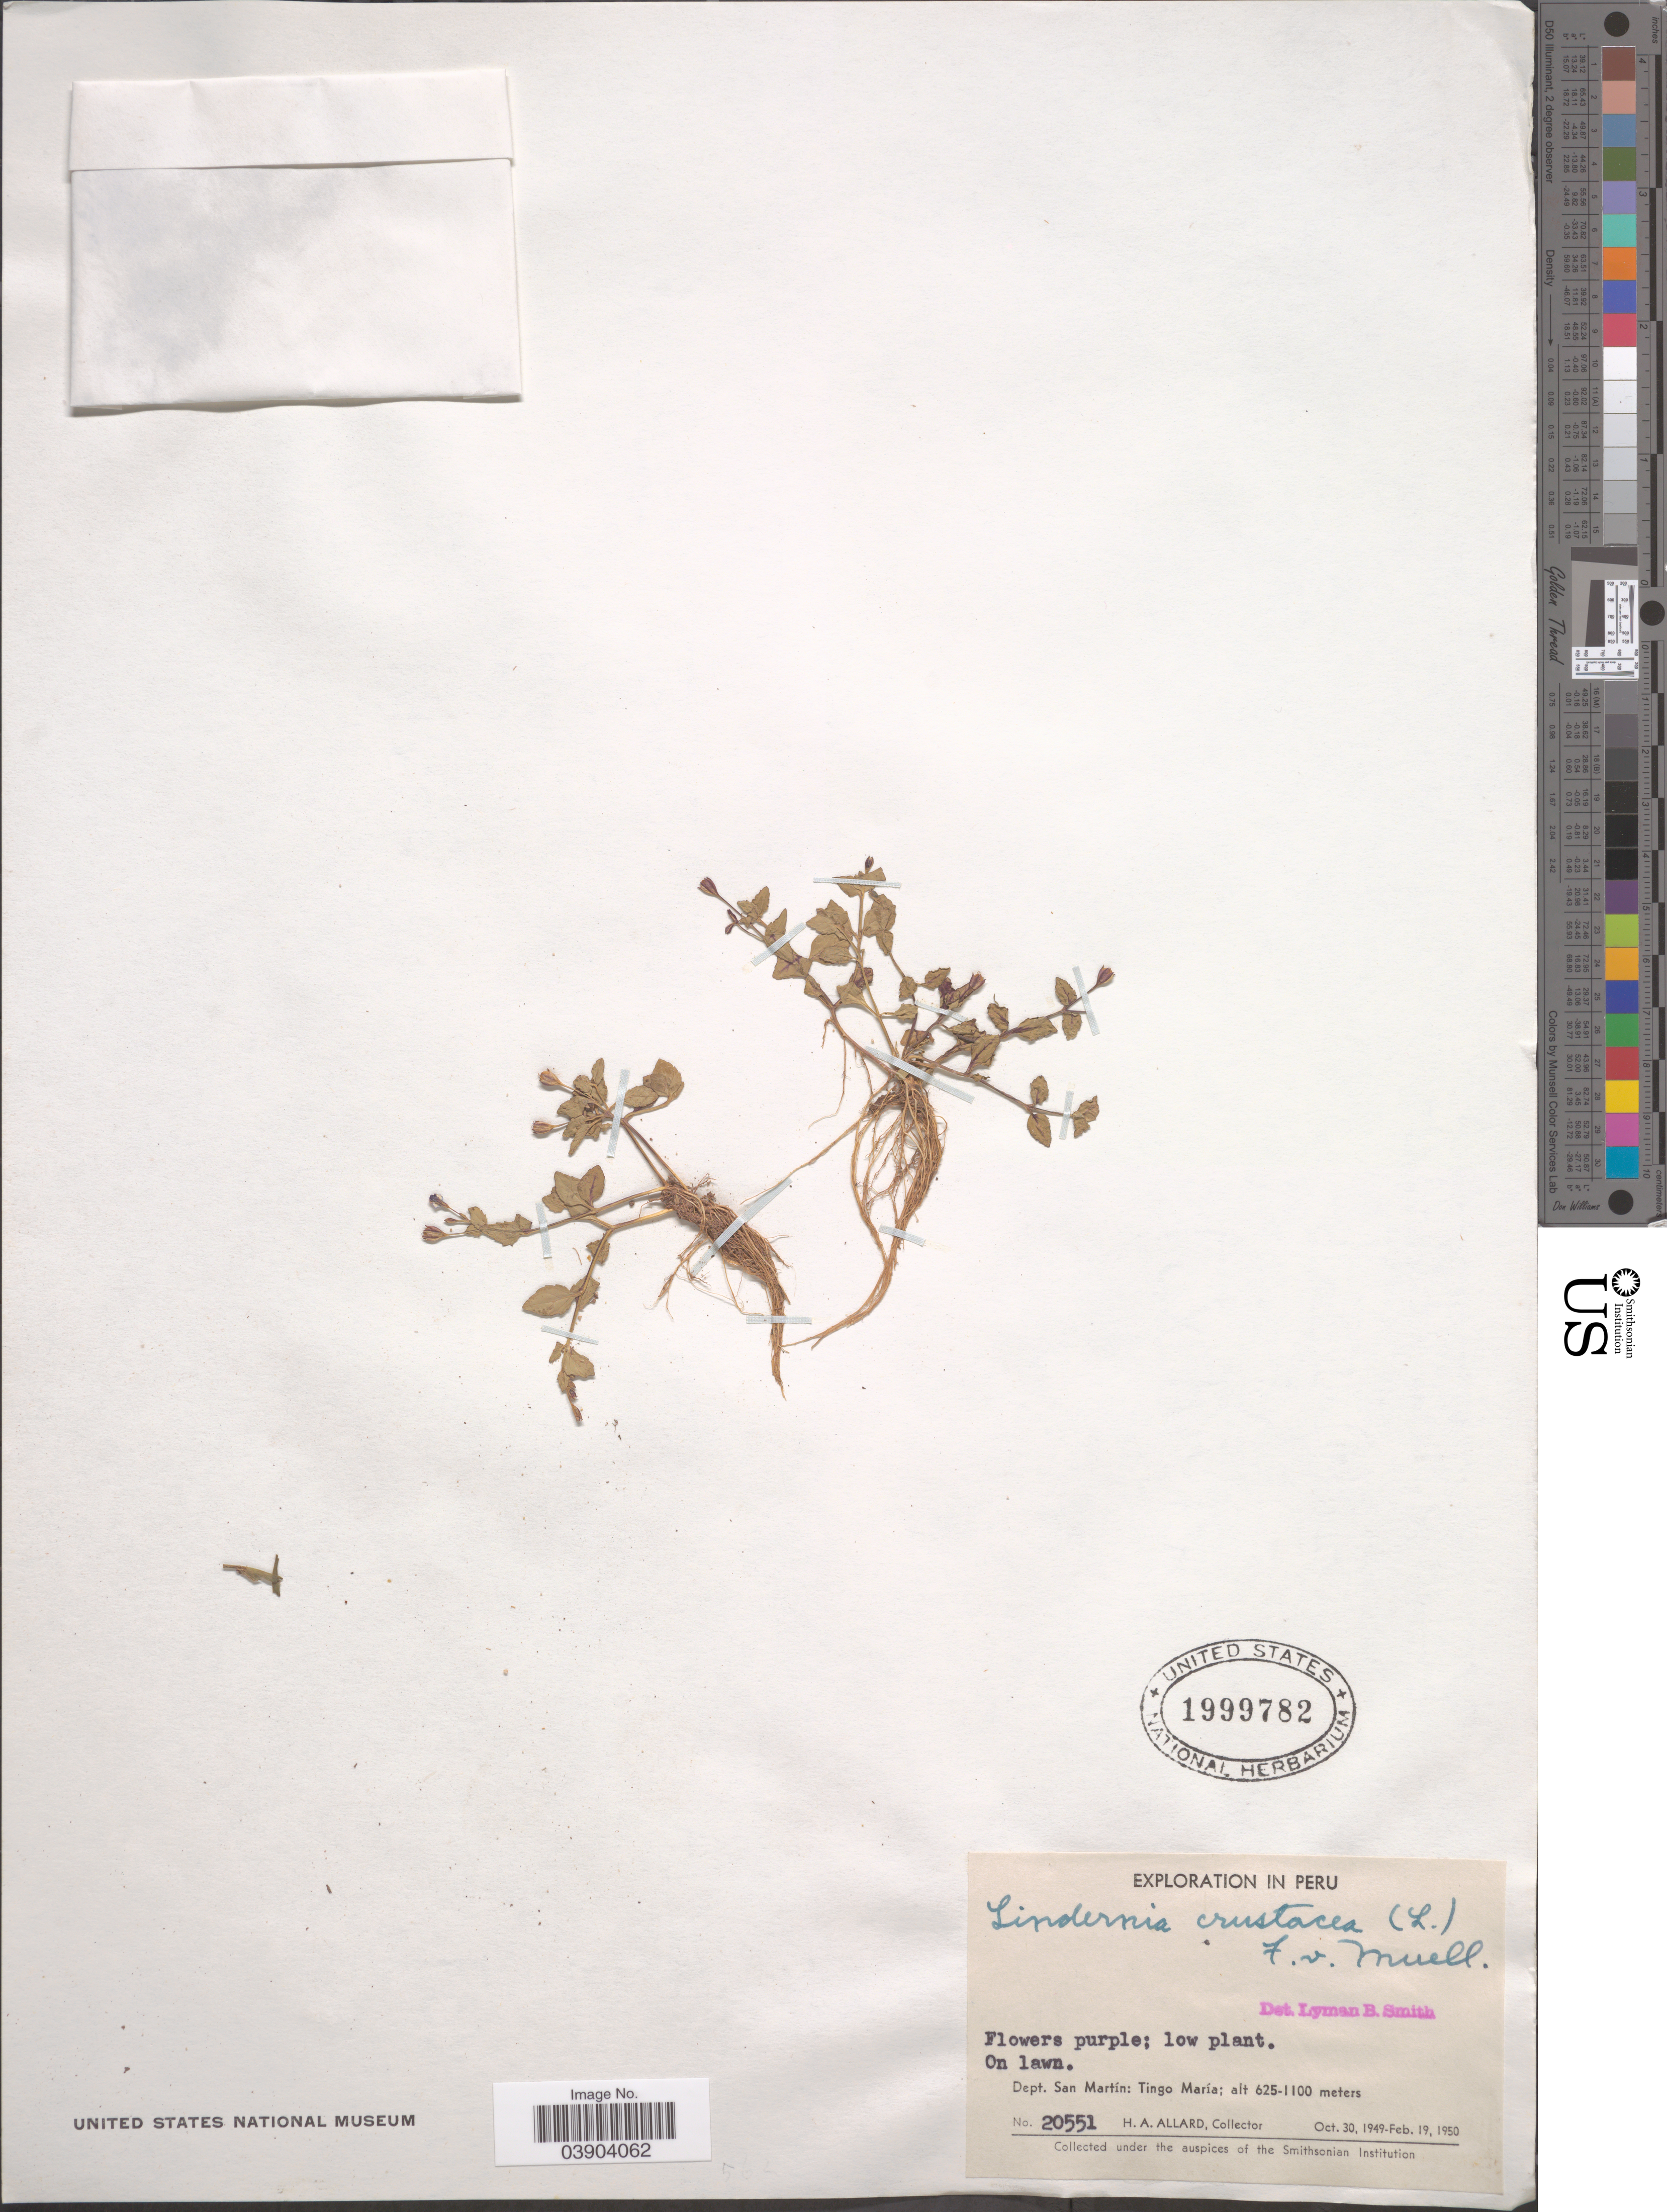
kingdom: Plantae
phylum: Tracheophyta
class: Magnoliopsida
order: Lamiales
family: Linderniaceae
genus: Lindernia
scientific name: Lindernia crustacea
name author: (L.) F. Muell.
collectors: H. A. Allard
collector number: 20551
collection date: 1949-10-30/1950-02-19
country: Peru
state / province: San Martín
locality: Dept. San Martín: Tingo María.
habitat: on lawn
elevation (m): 625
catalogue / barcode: US 1999782